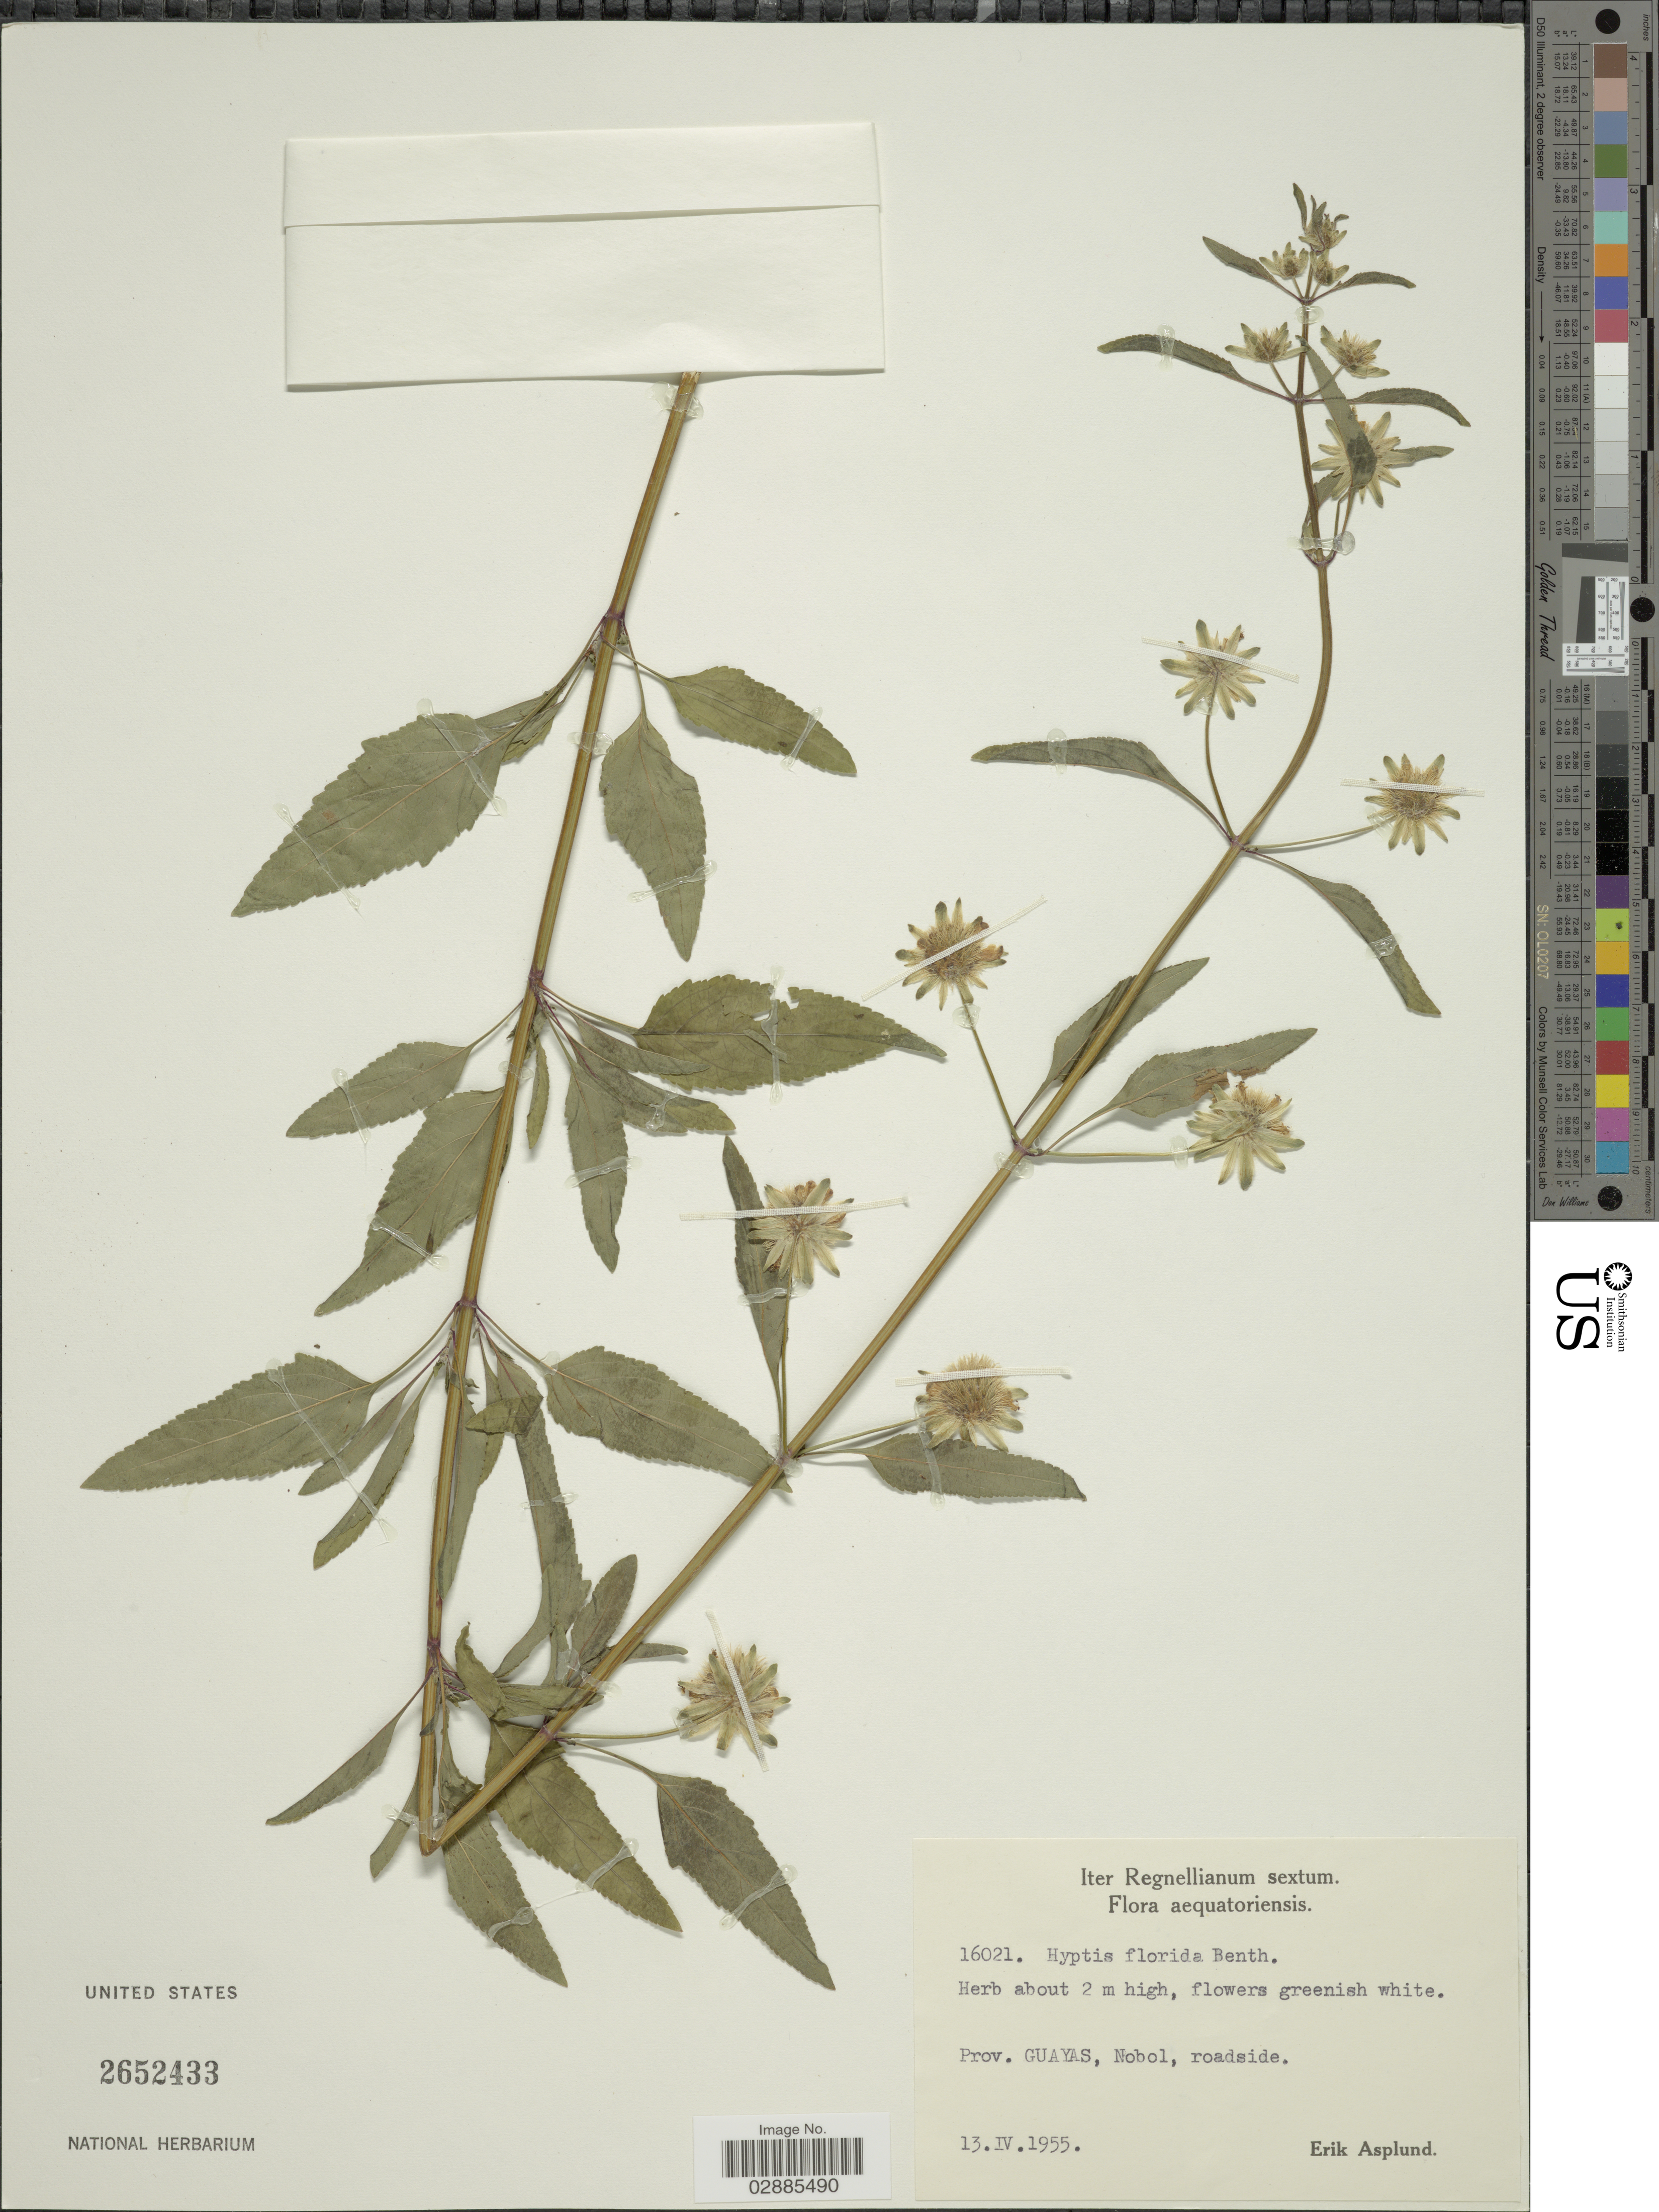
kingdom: Plantae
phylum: Tracheophyta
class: Magnoliopsida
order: Lamiales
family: Lamiaceae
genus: Hyptis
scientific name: Hyptis florida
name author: Benth.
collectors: E. Asplund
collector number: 16021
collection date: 1955-04-13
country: Ecuador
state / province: Guayas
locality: Nobol, roadside.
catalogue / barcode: US 2652433